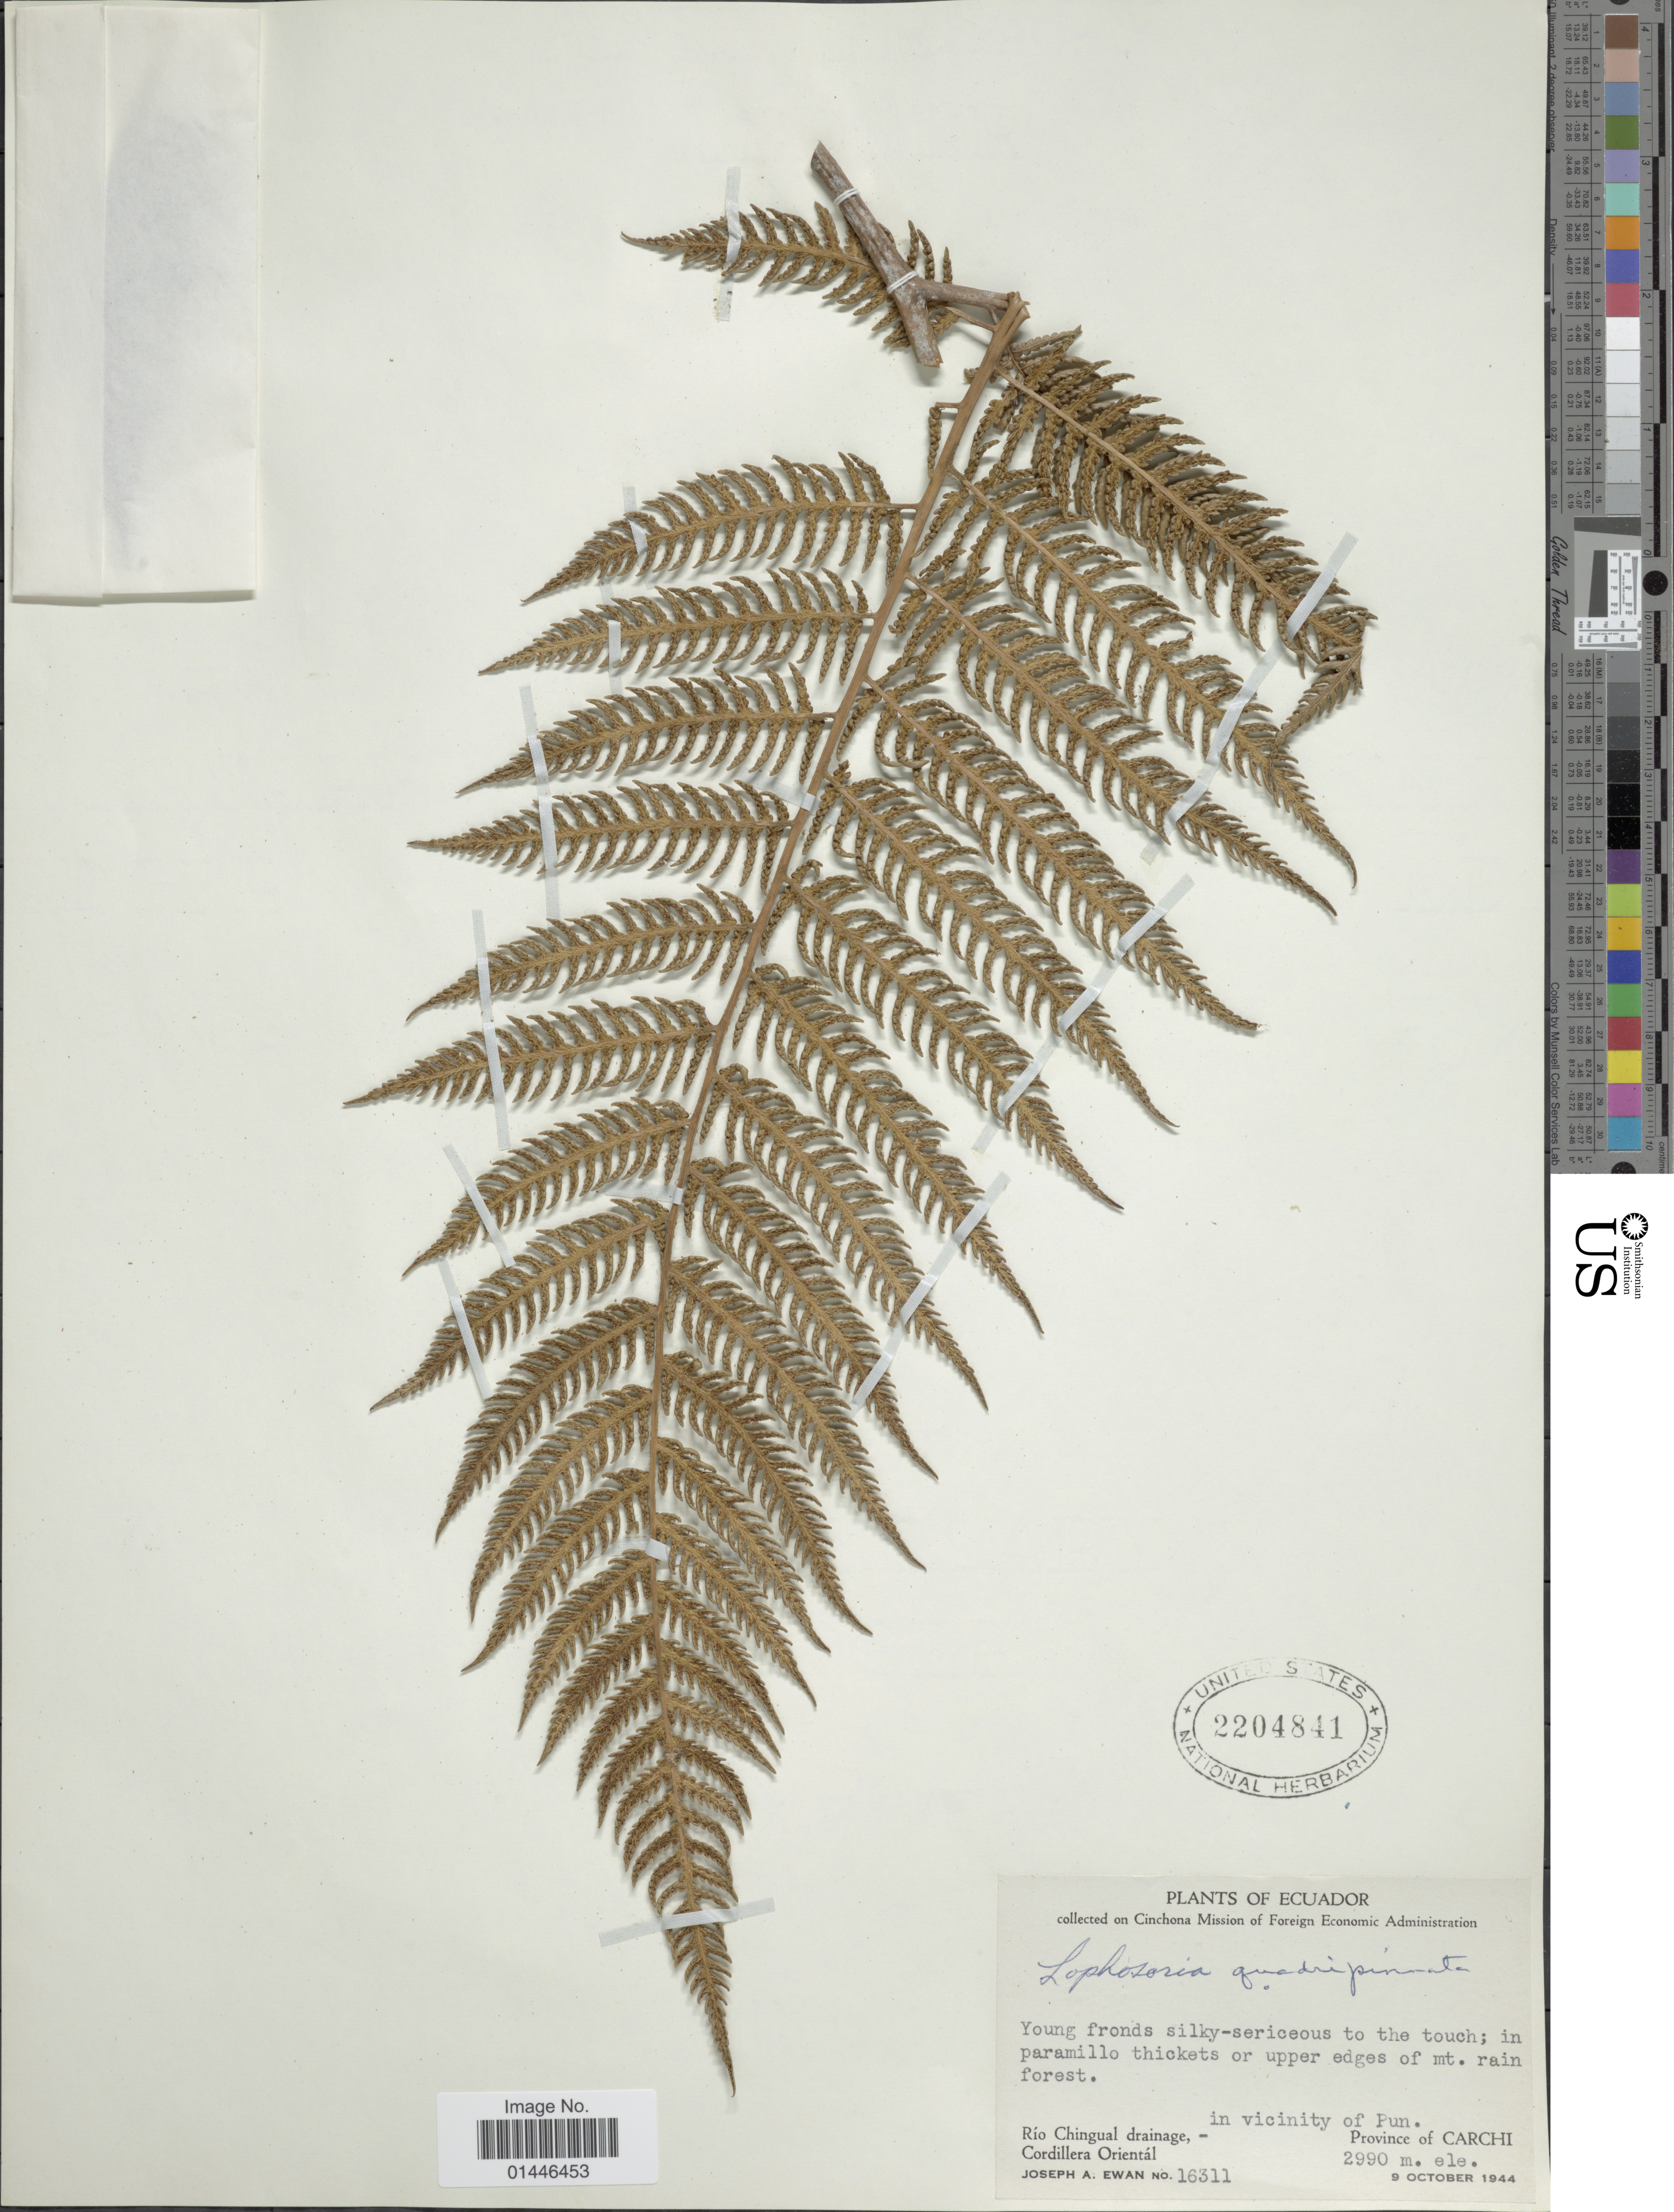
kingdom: Plantae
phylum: Tracheophyta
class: Polypodiopsida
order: Cyatheales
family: Dicksoniaceae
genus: Lophosoria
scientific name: Lophosoria quadripinnata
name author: (J.F. Gmel.) C. Chr.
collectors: J. A. Ewan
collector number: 16311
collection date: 1944-10-09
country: Ecuador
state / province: Carchi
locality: In vicinity of Pun. Río Chingual drainage, - Cordillera Orientál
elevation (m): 2990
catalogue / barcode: US 2204841